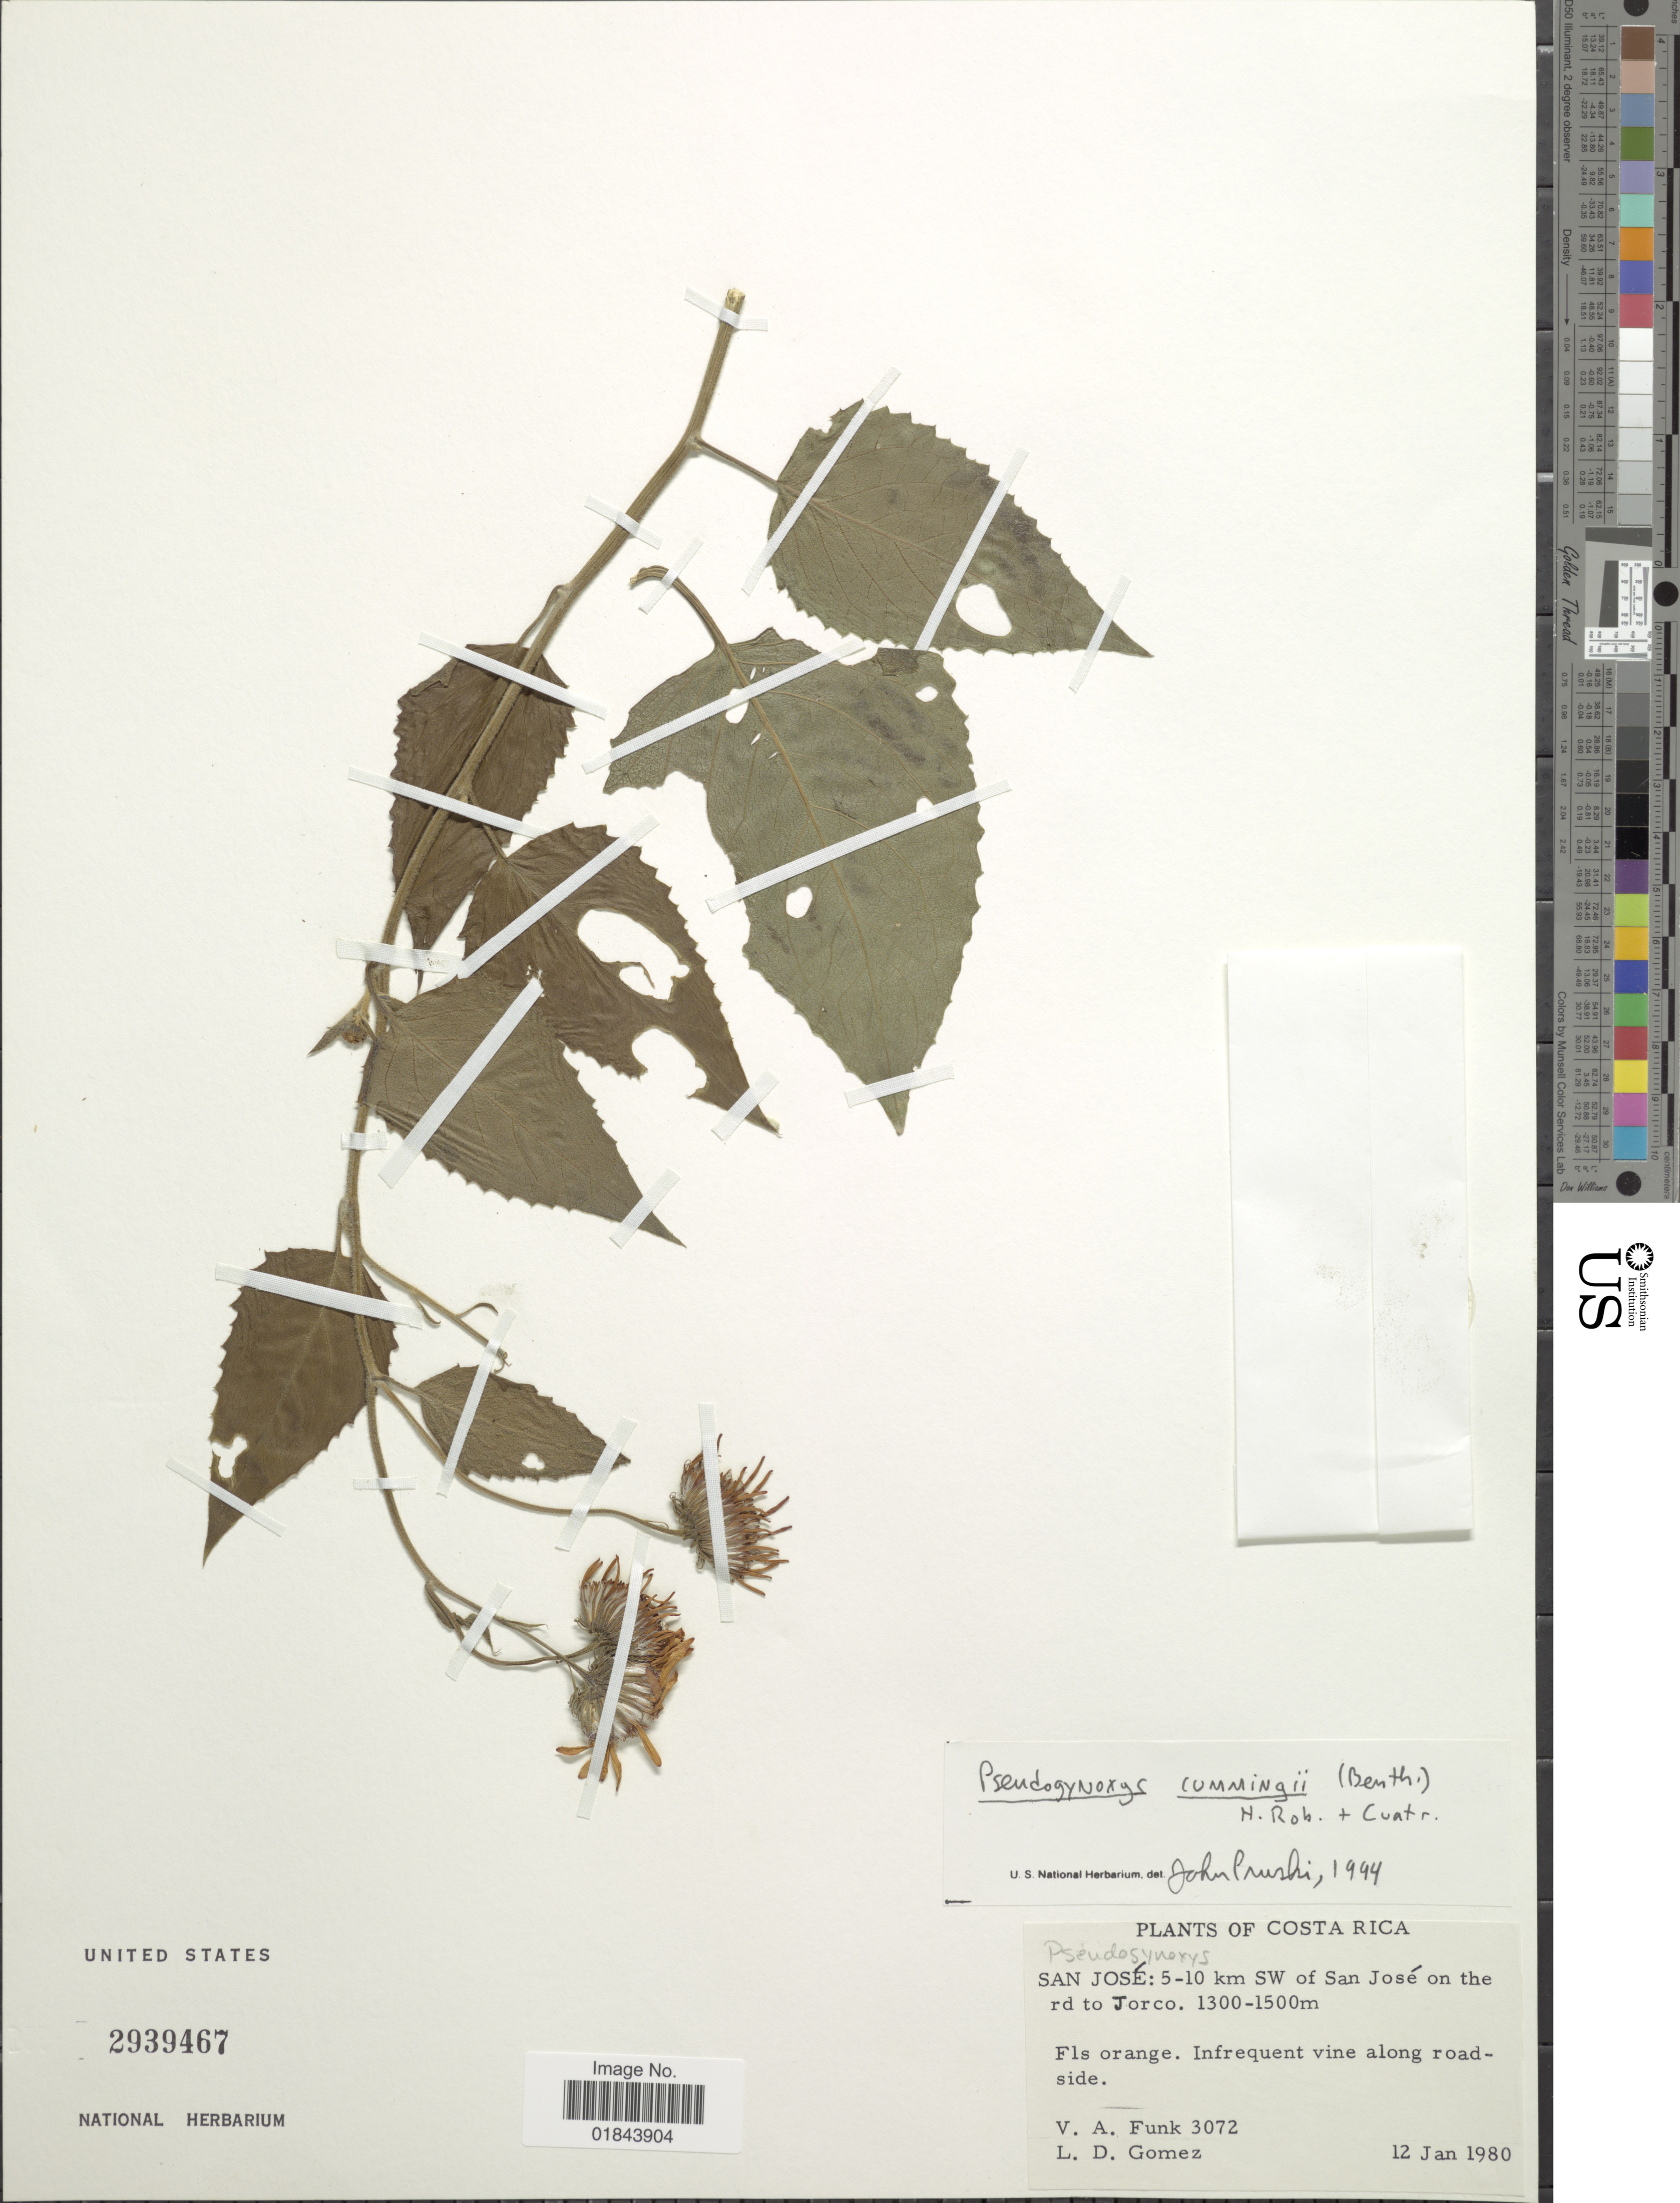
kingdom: Plantae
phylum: Tracheophyta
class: Magnoliopsida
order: Asterales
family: Asteraceae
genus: Pseudogynoxys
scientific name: Pseudogynoxys cummingii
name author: (Benth.) H. Rob. & Cuatrec.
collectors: V. Funk & L. Gomez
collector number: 3072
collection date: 1980-01-12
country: Costa Rica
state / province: San José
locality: San José: 5-10 km SW of San José on the rd to Jorco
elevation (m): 1300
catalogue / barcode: US 2939467